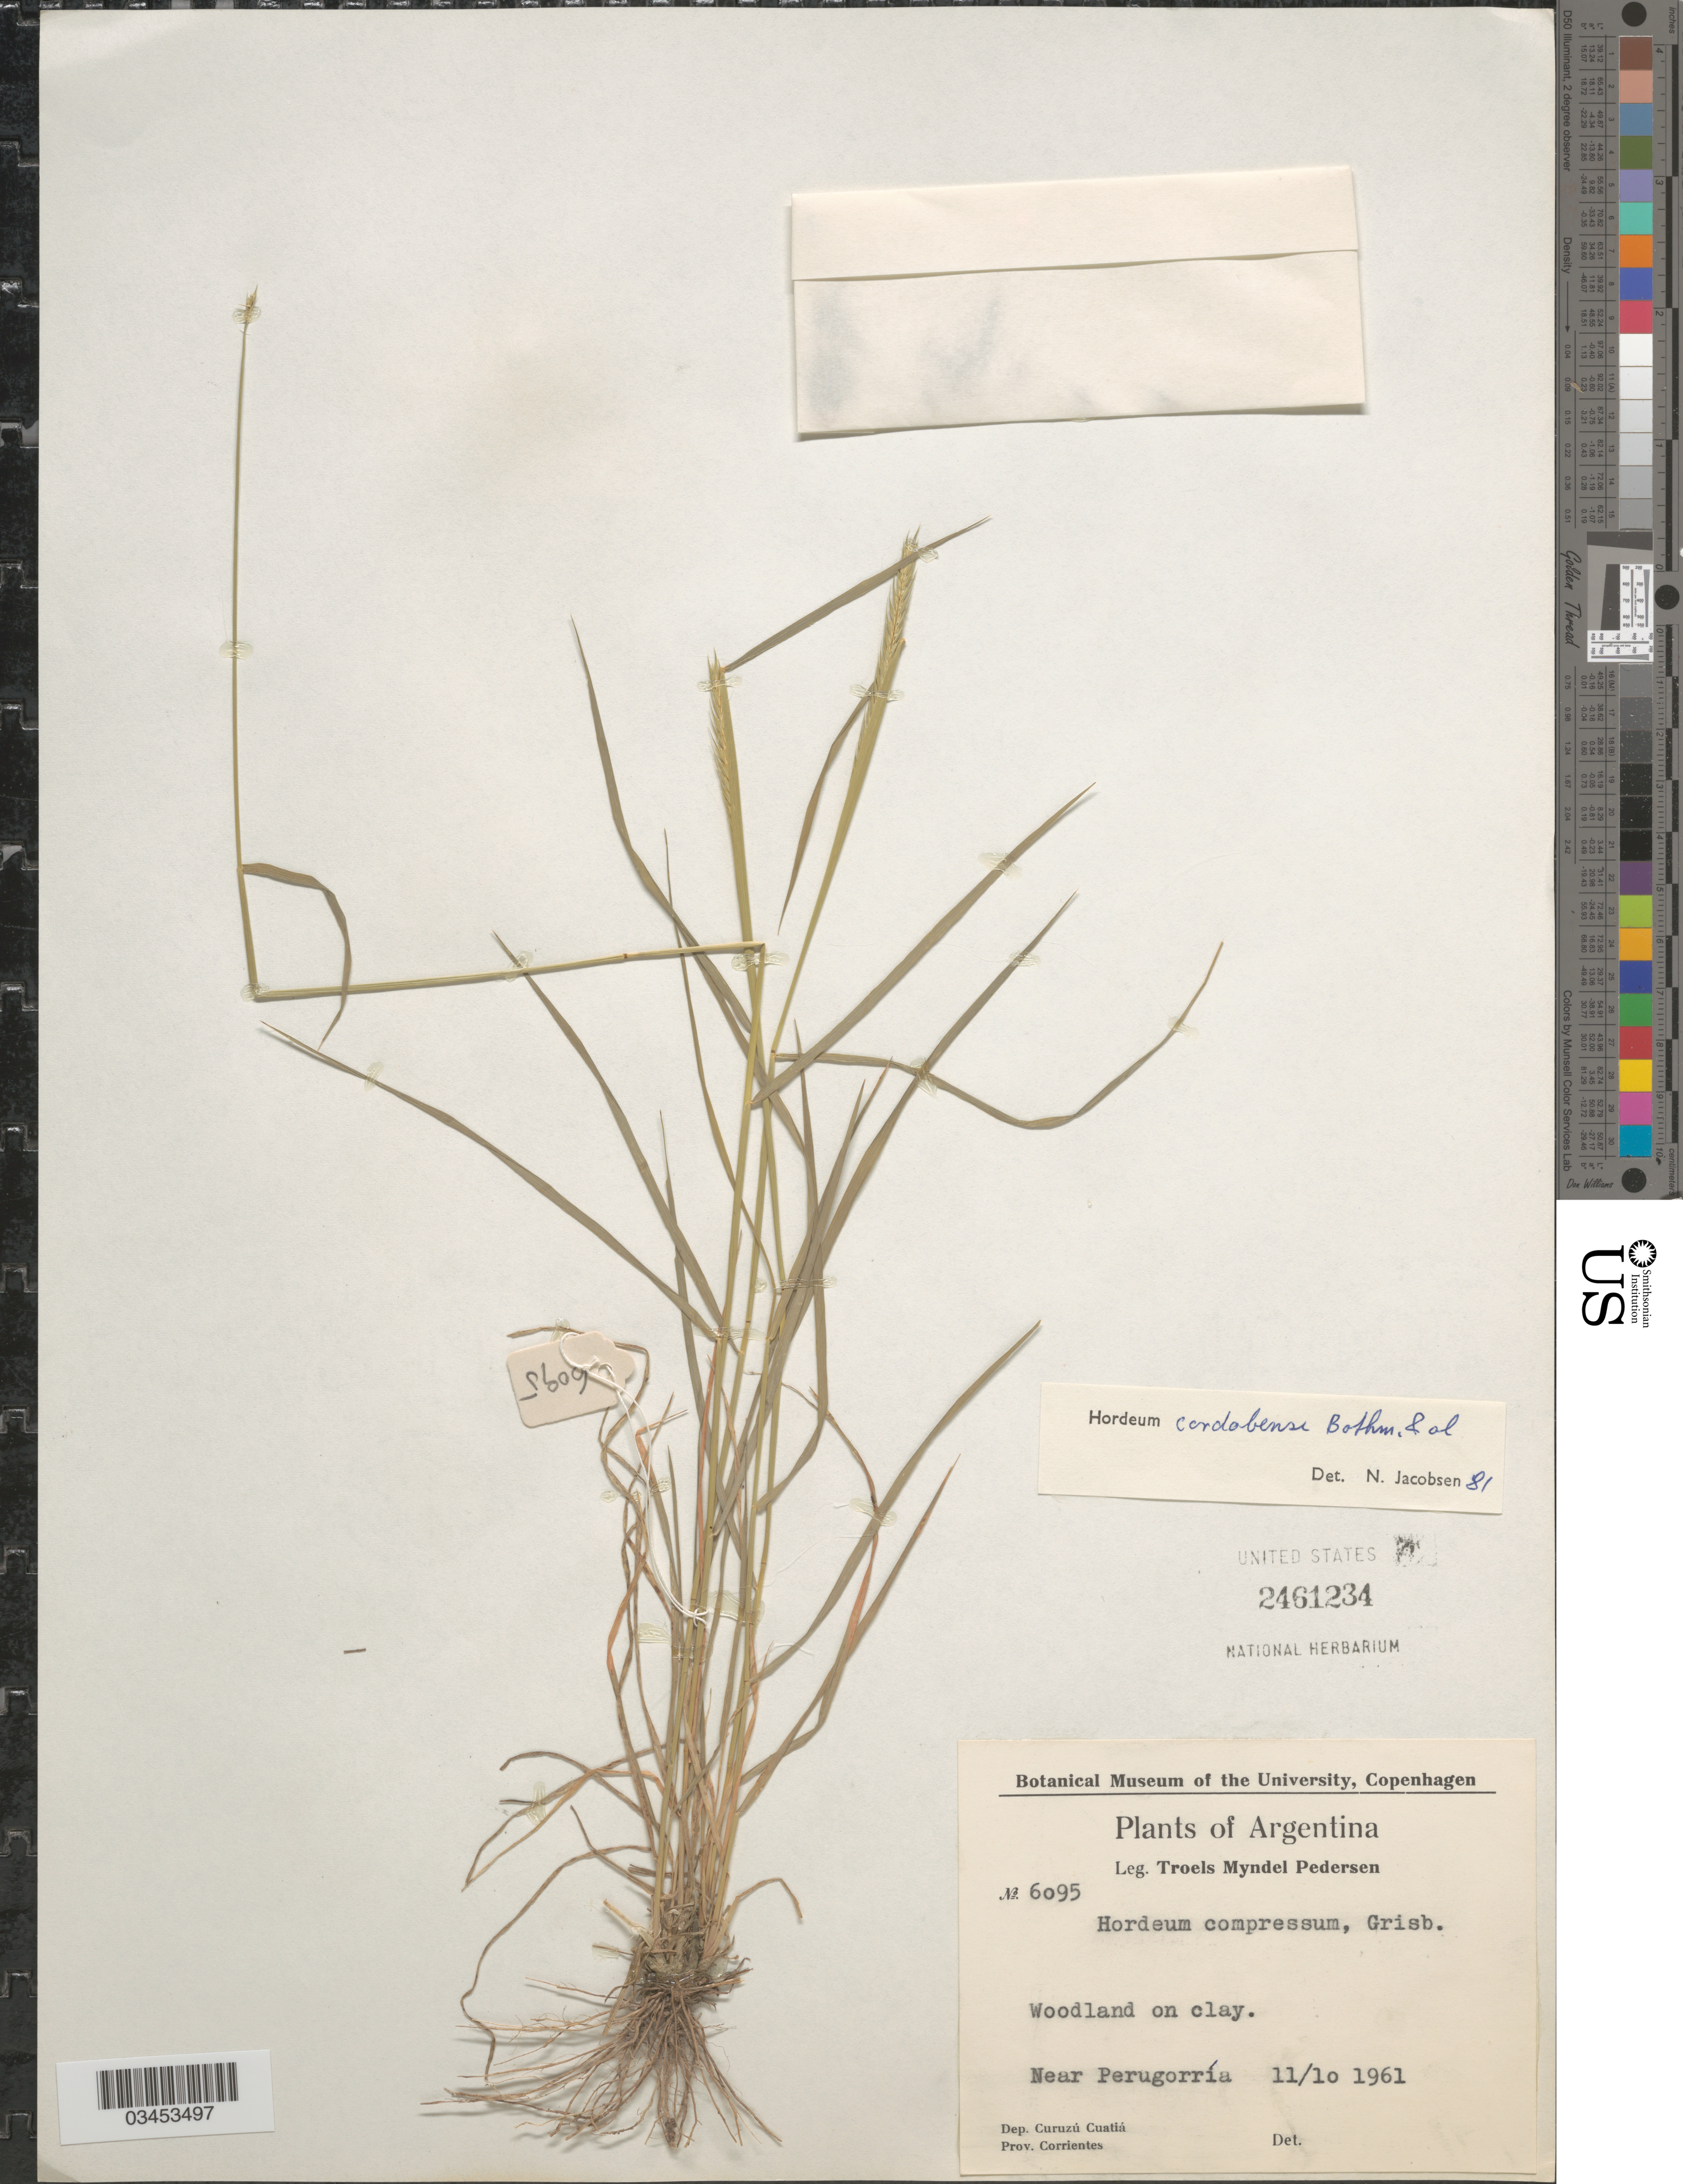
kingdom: Plantae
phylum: Tracheophyta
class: Liliopsida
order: Poales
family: Poaceae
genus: Hordeum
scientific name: Hordeum cordobense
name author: Bothmer et al.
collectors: T. Pederson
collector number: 6095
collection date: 1961-10-11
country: Argentina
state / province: Corrientes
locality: Near Perugorría. Dep. Curuzú Cuatiá. Prov. Corrientes.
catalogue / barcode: US 2461234